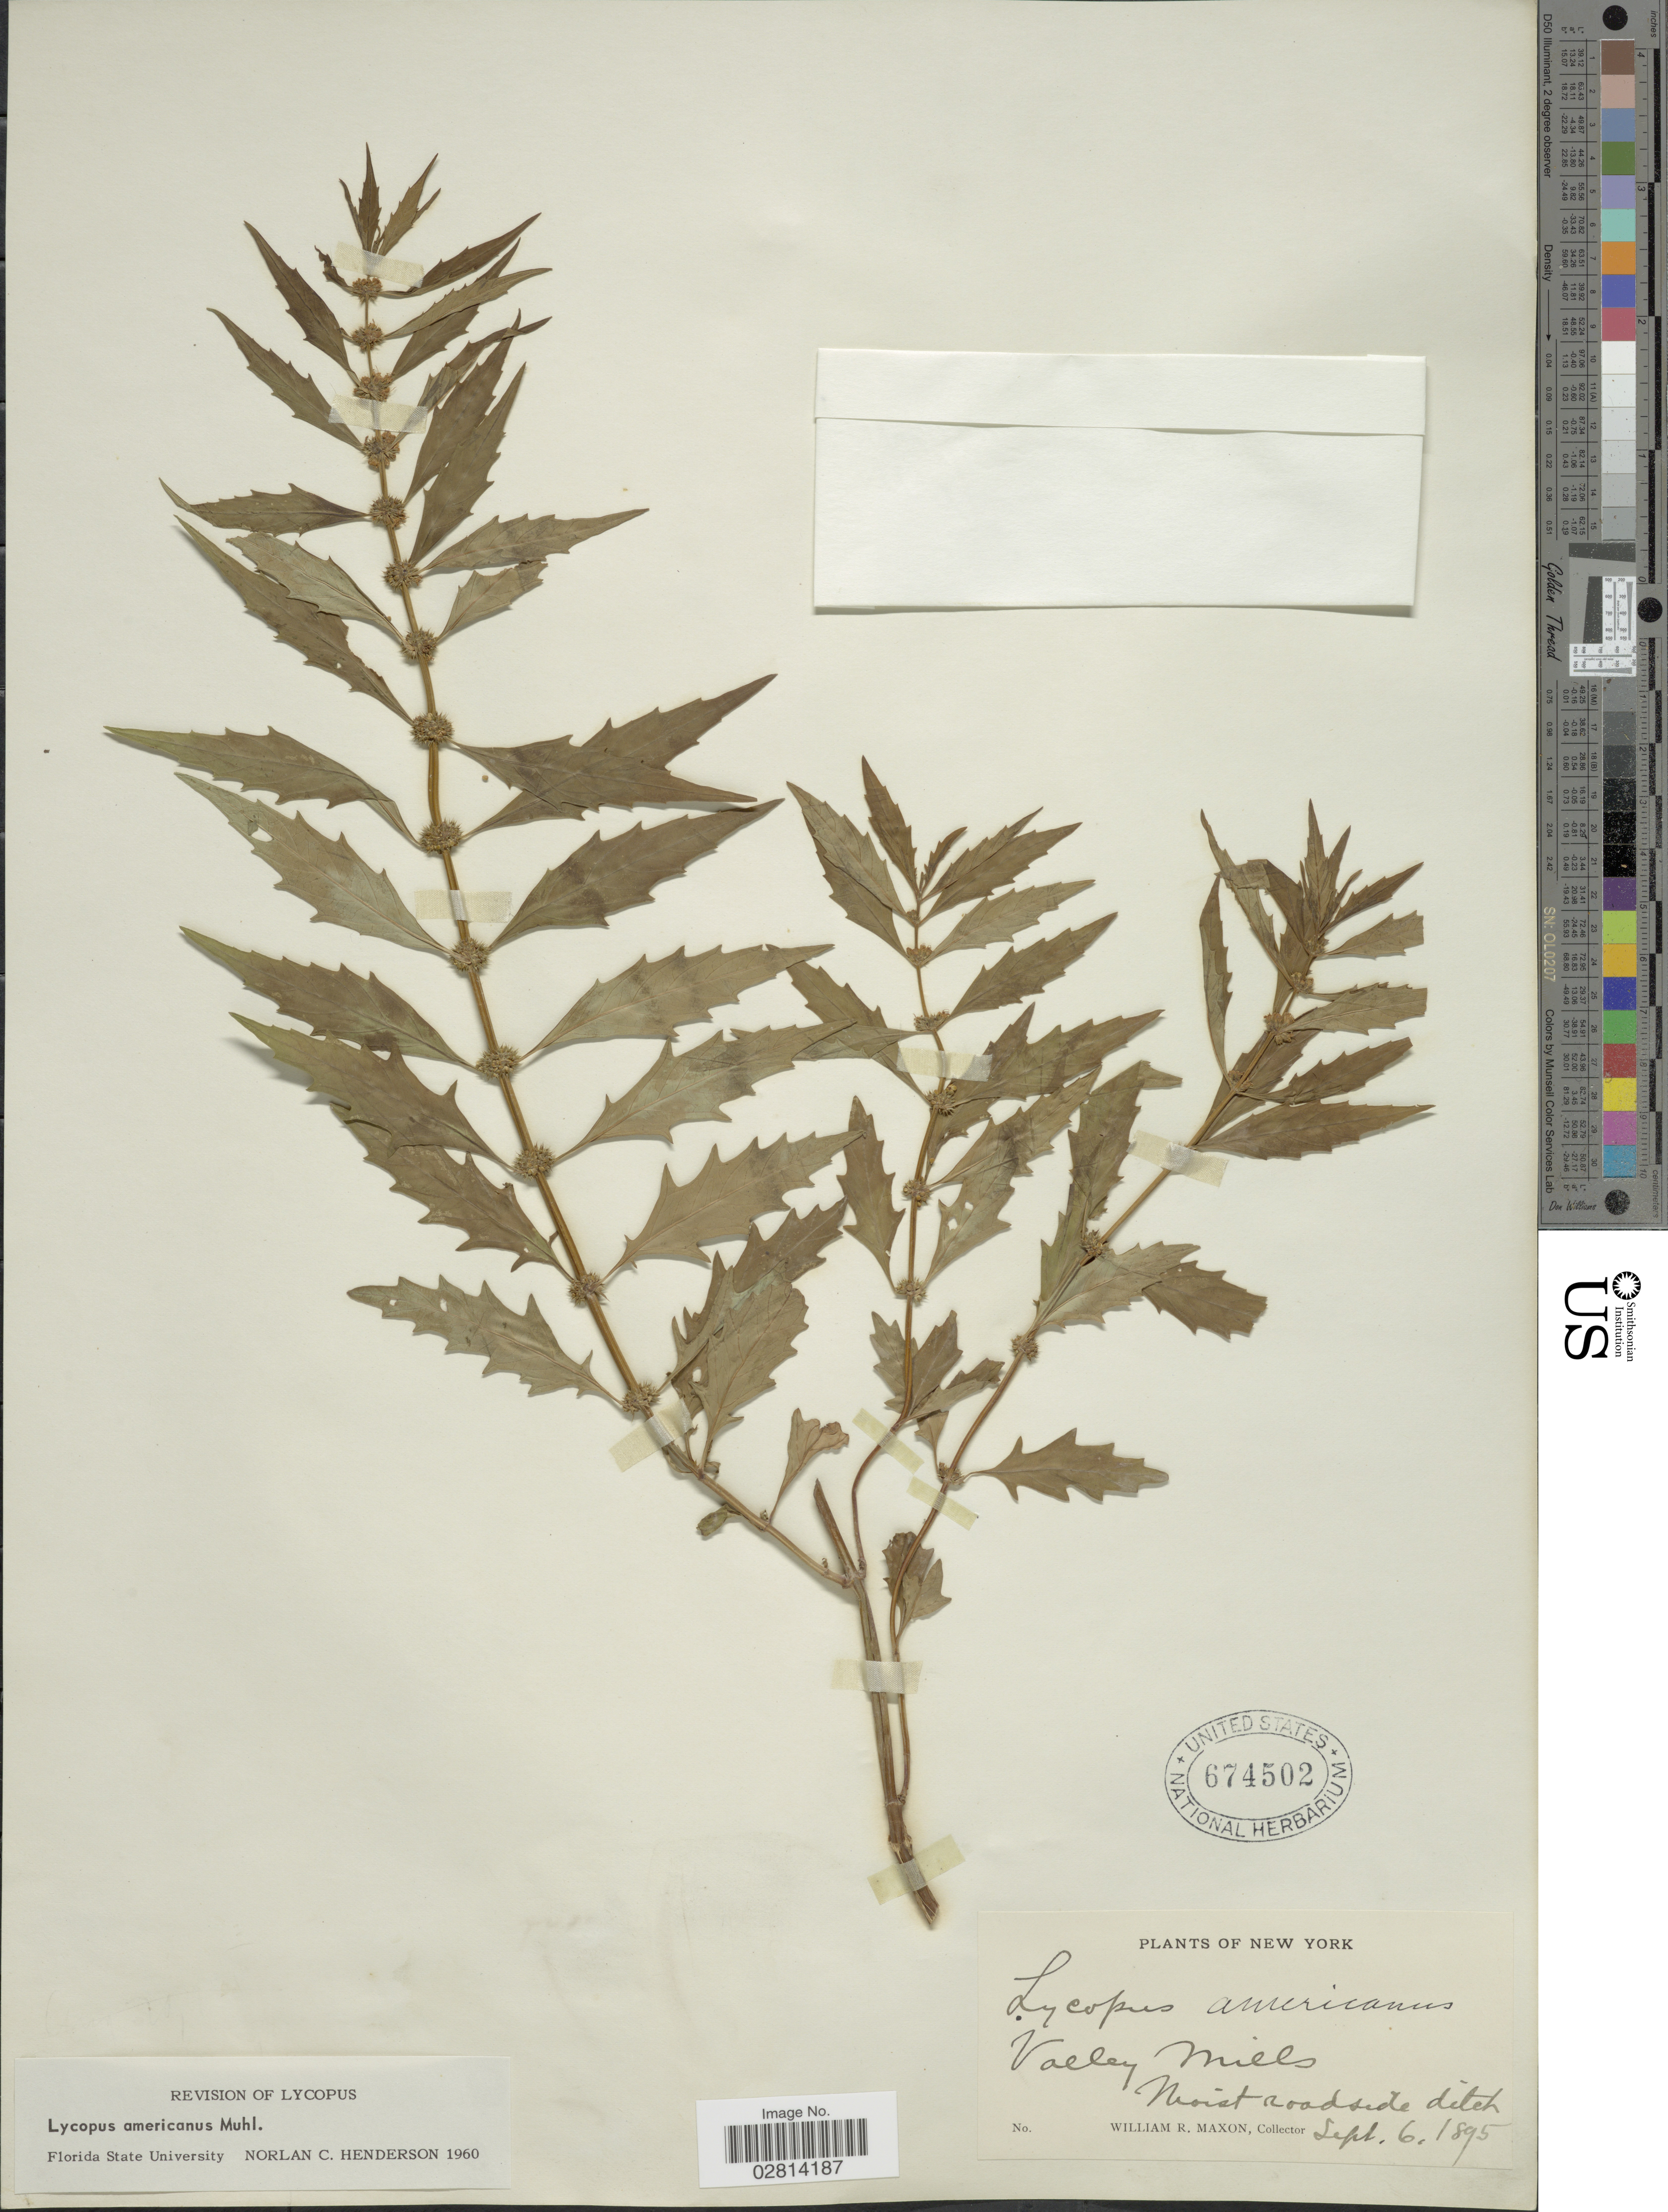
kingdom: Plantae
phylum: Tracheophyta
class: Magnoliopsida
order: Lamiales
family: Lamiaceae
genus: Lycopus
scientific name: Lycopus americanus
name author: Muhl. ex W.P.C. Barton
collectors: W. R. Maxon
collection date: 1895-09-06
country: United States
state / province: New York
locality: Valley Mills, Moist roadside ditch.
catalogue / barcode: US 674502